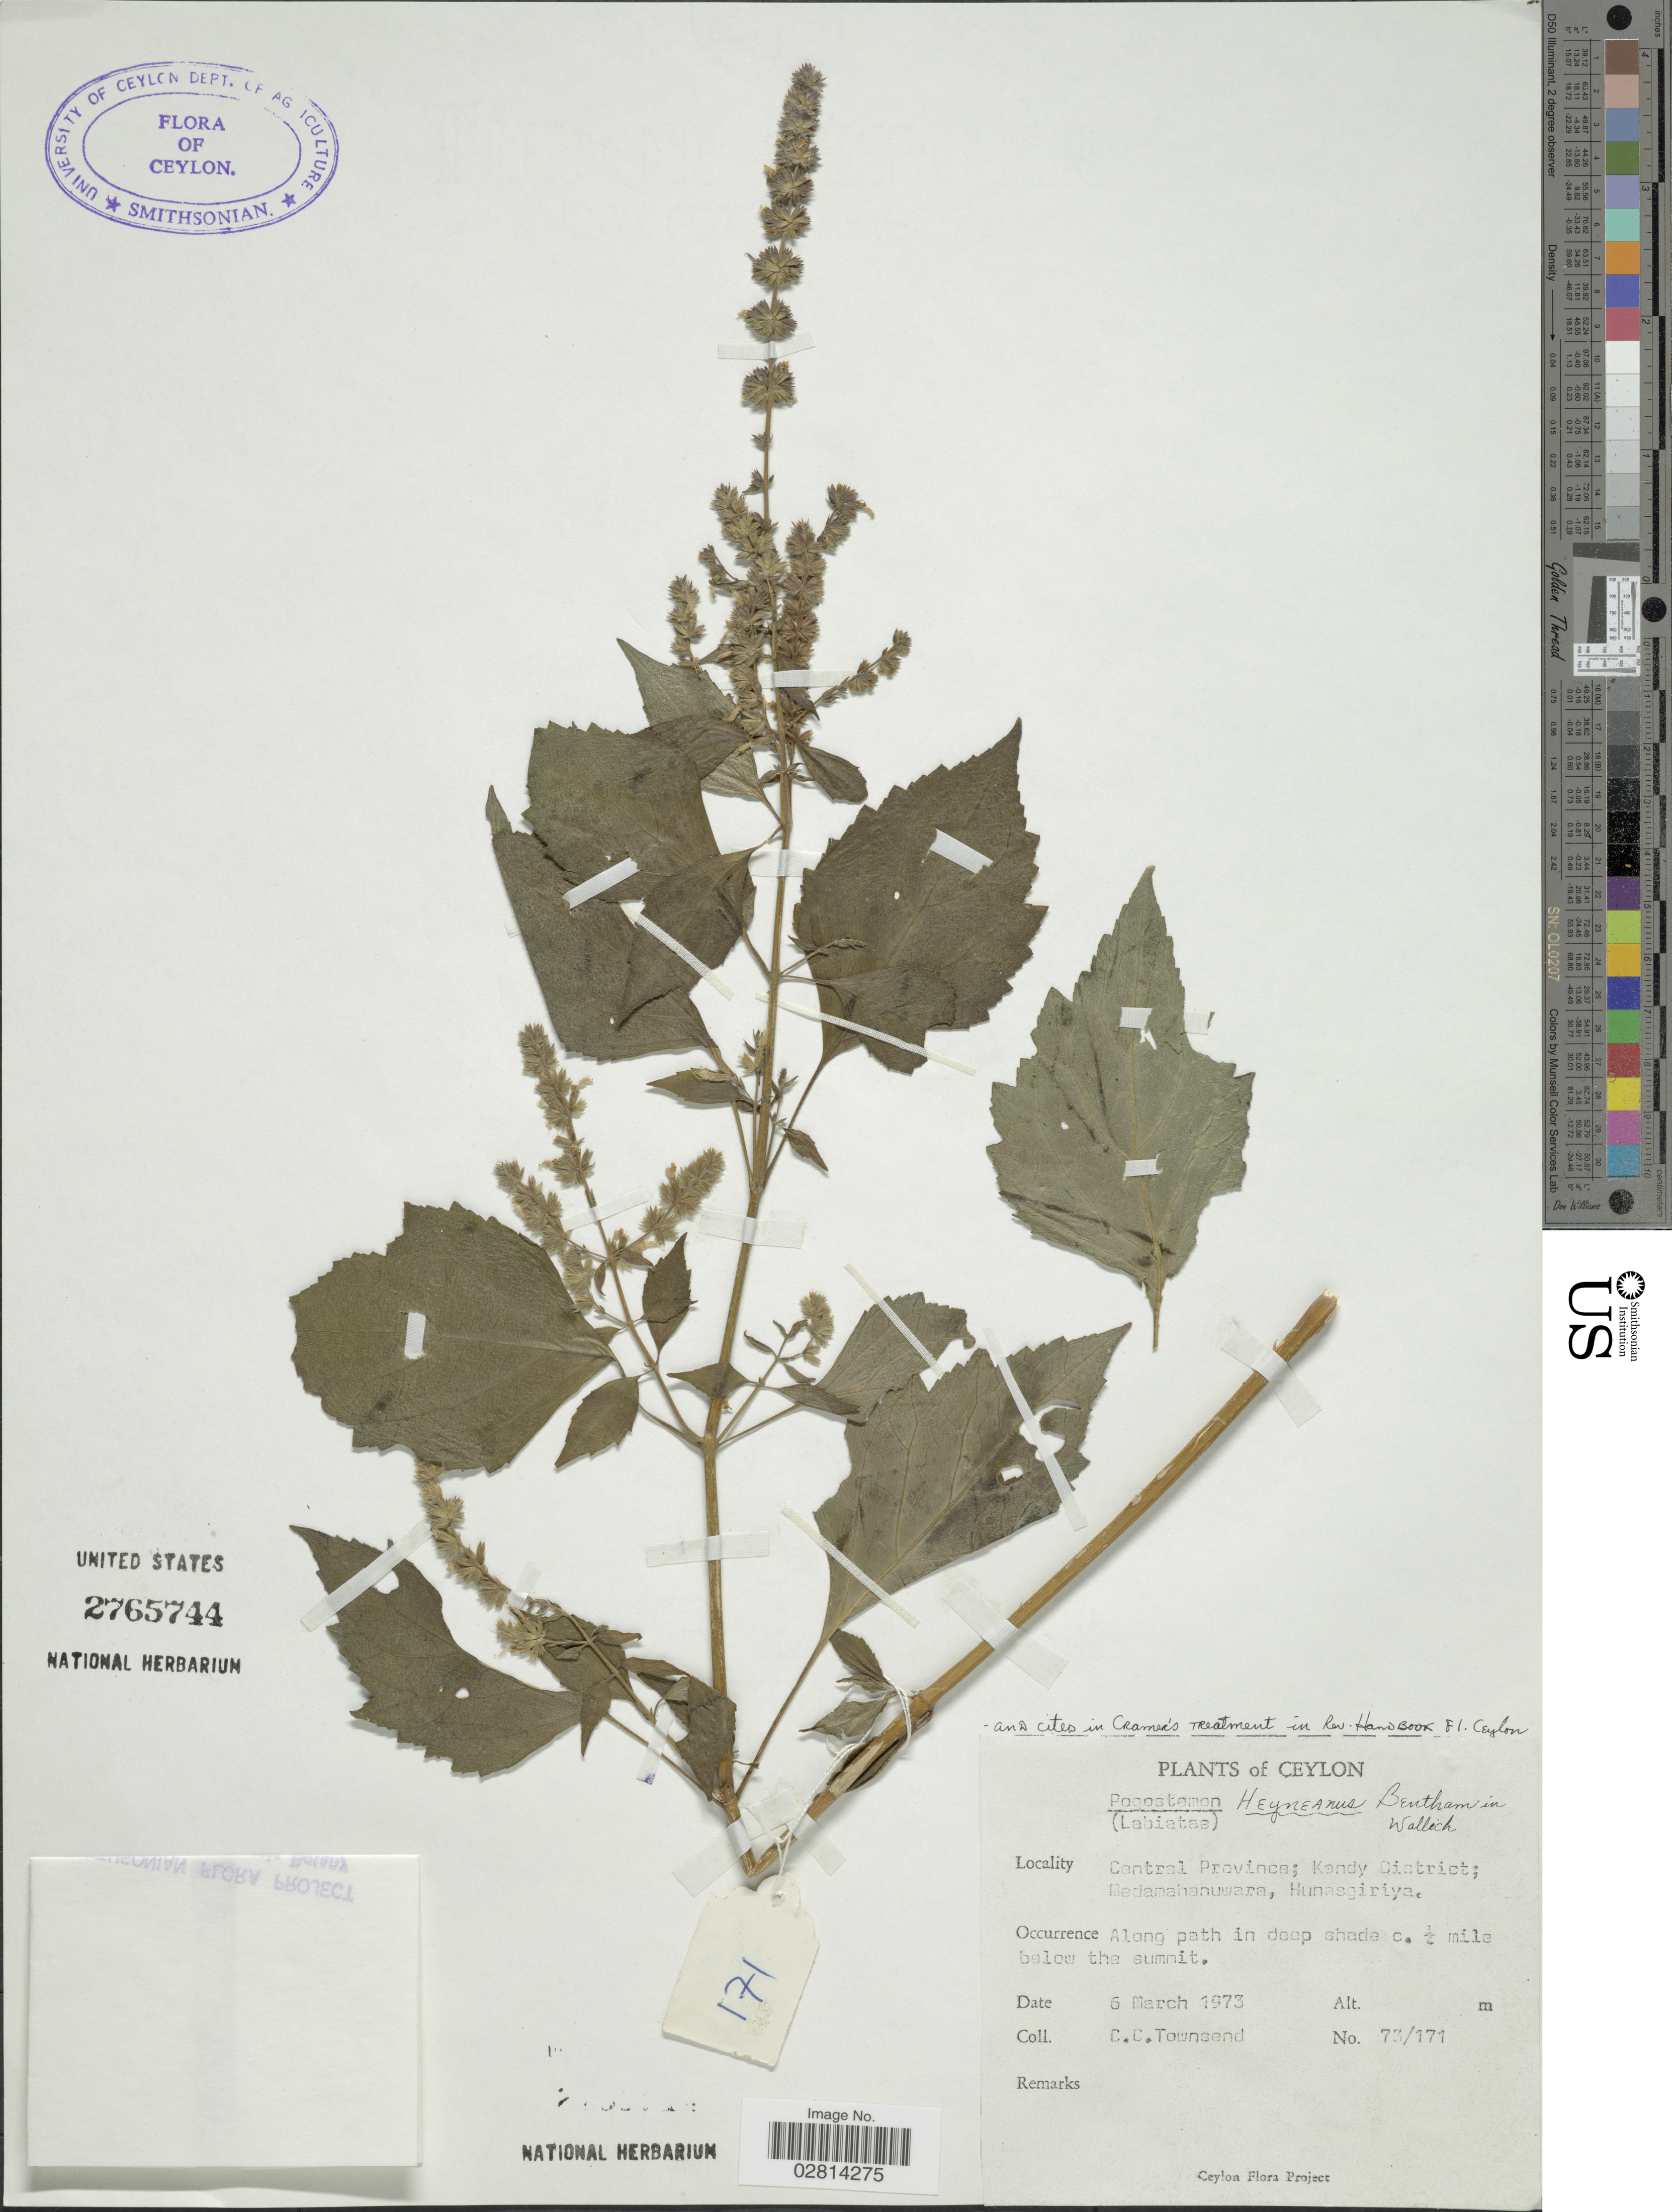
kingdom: Plantae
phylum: Tracheophyta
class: Magnoliopsida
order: Lamiales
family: Lamiaceae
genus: Pogostemon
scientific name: Pogostemon heyneanus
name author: Benth.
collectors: C. C. Townsend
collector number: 73/171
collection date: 1973-03-06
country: Sri Lanka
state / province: Central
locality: Ceylon. Kandy District; Medamahanuwara, Hunasgiriya.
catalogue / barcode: US 2765744